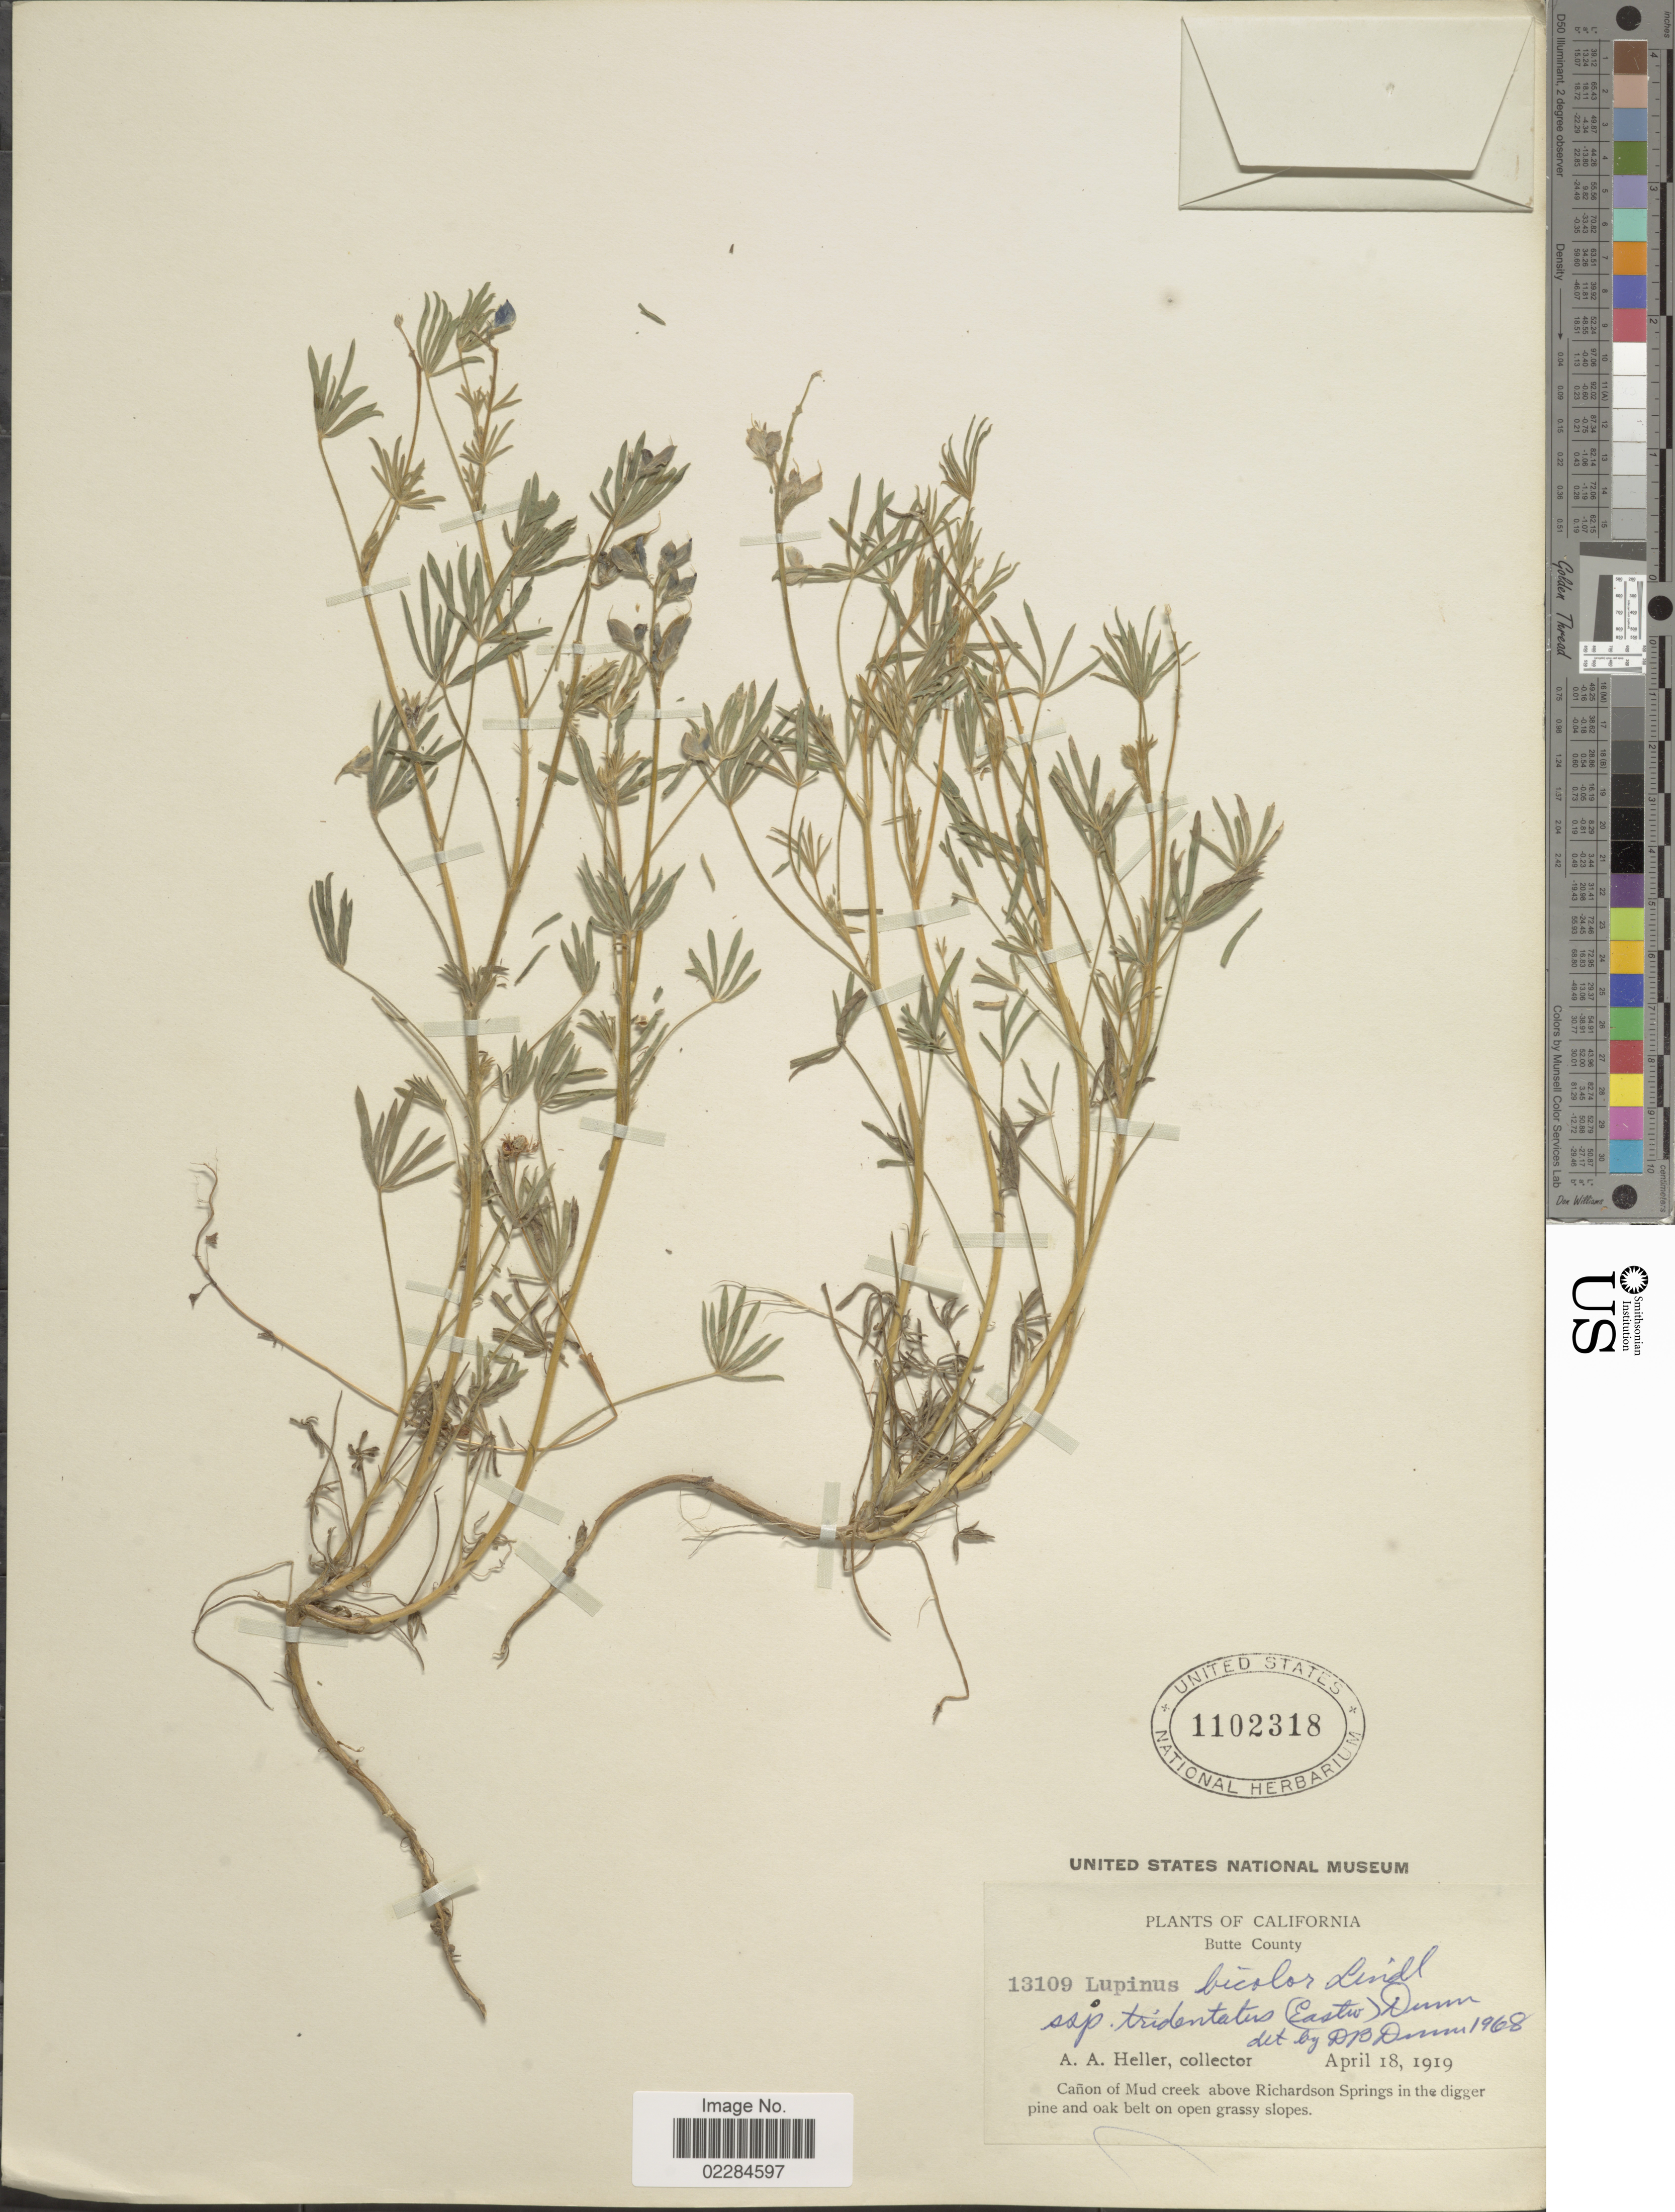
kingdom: Plantae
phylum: Tracheophyta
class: Magnoliopsida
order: Fabales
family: Fabaceae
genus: Lupinus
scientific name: Lupinus bicolor var. tridentatus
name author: Lindl.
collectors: A. A. Heller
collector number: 13109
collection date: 1919-04-18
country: United States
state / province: California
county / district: Butte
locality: Butte County. Canon of Mud creek above Richardson Springs in the digger pine and oak belt on grassy slopes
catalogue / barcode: US 1102318